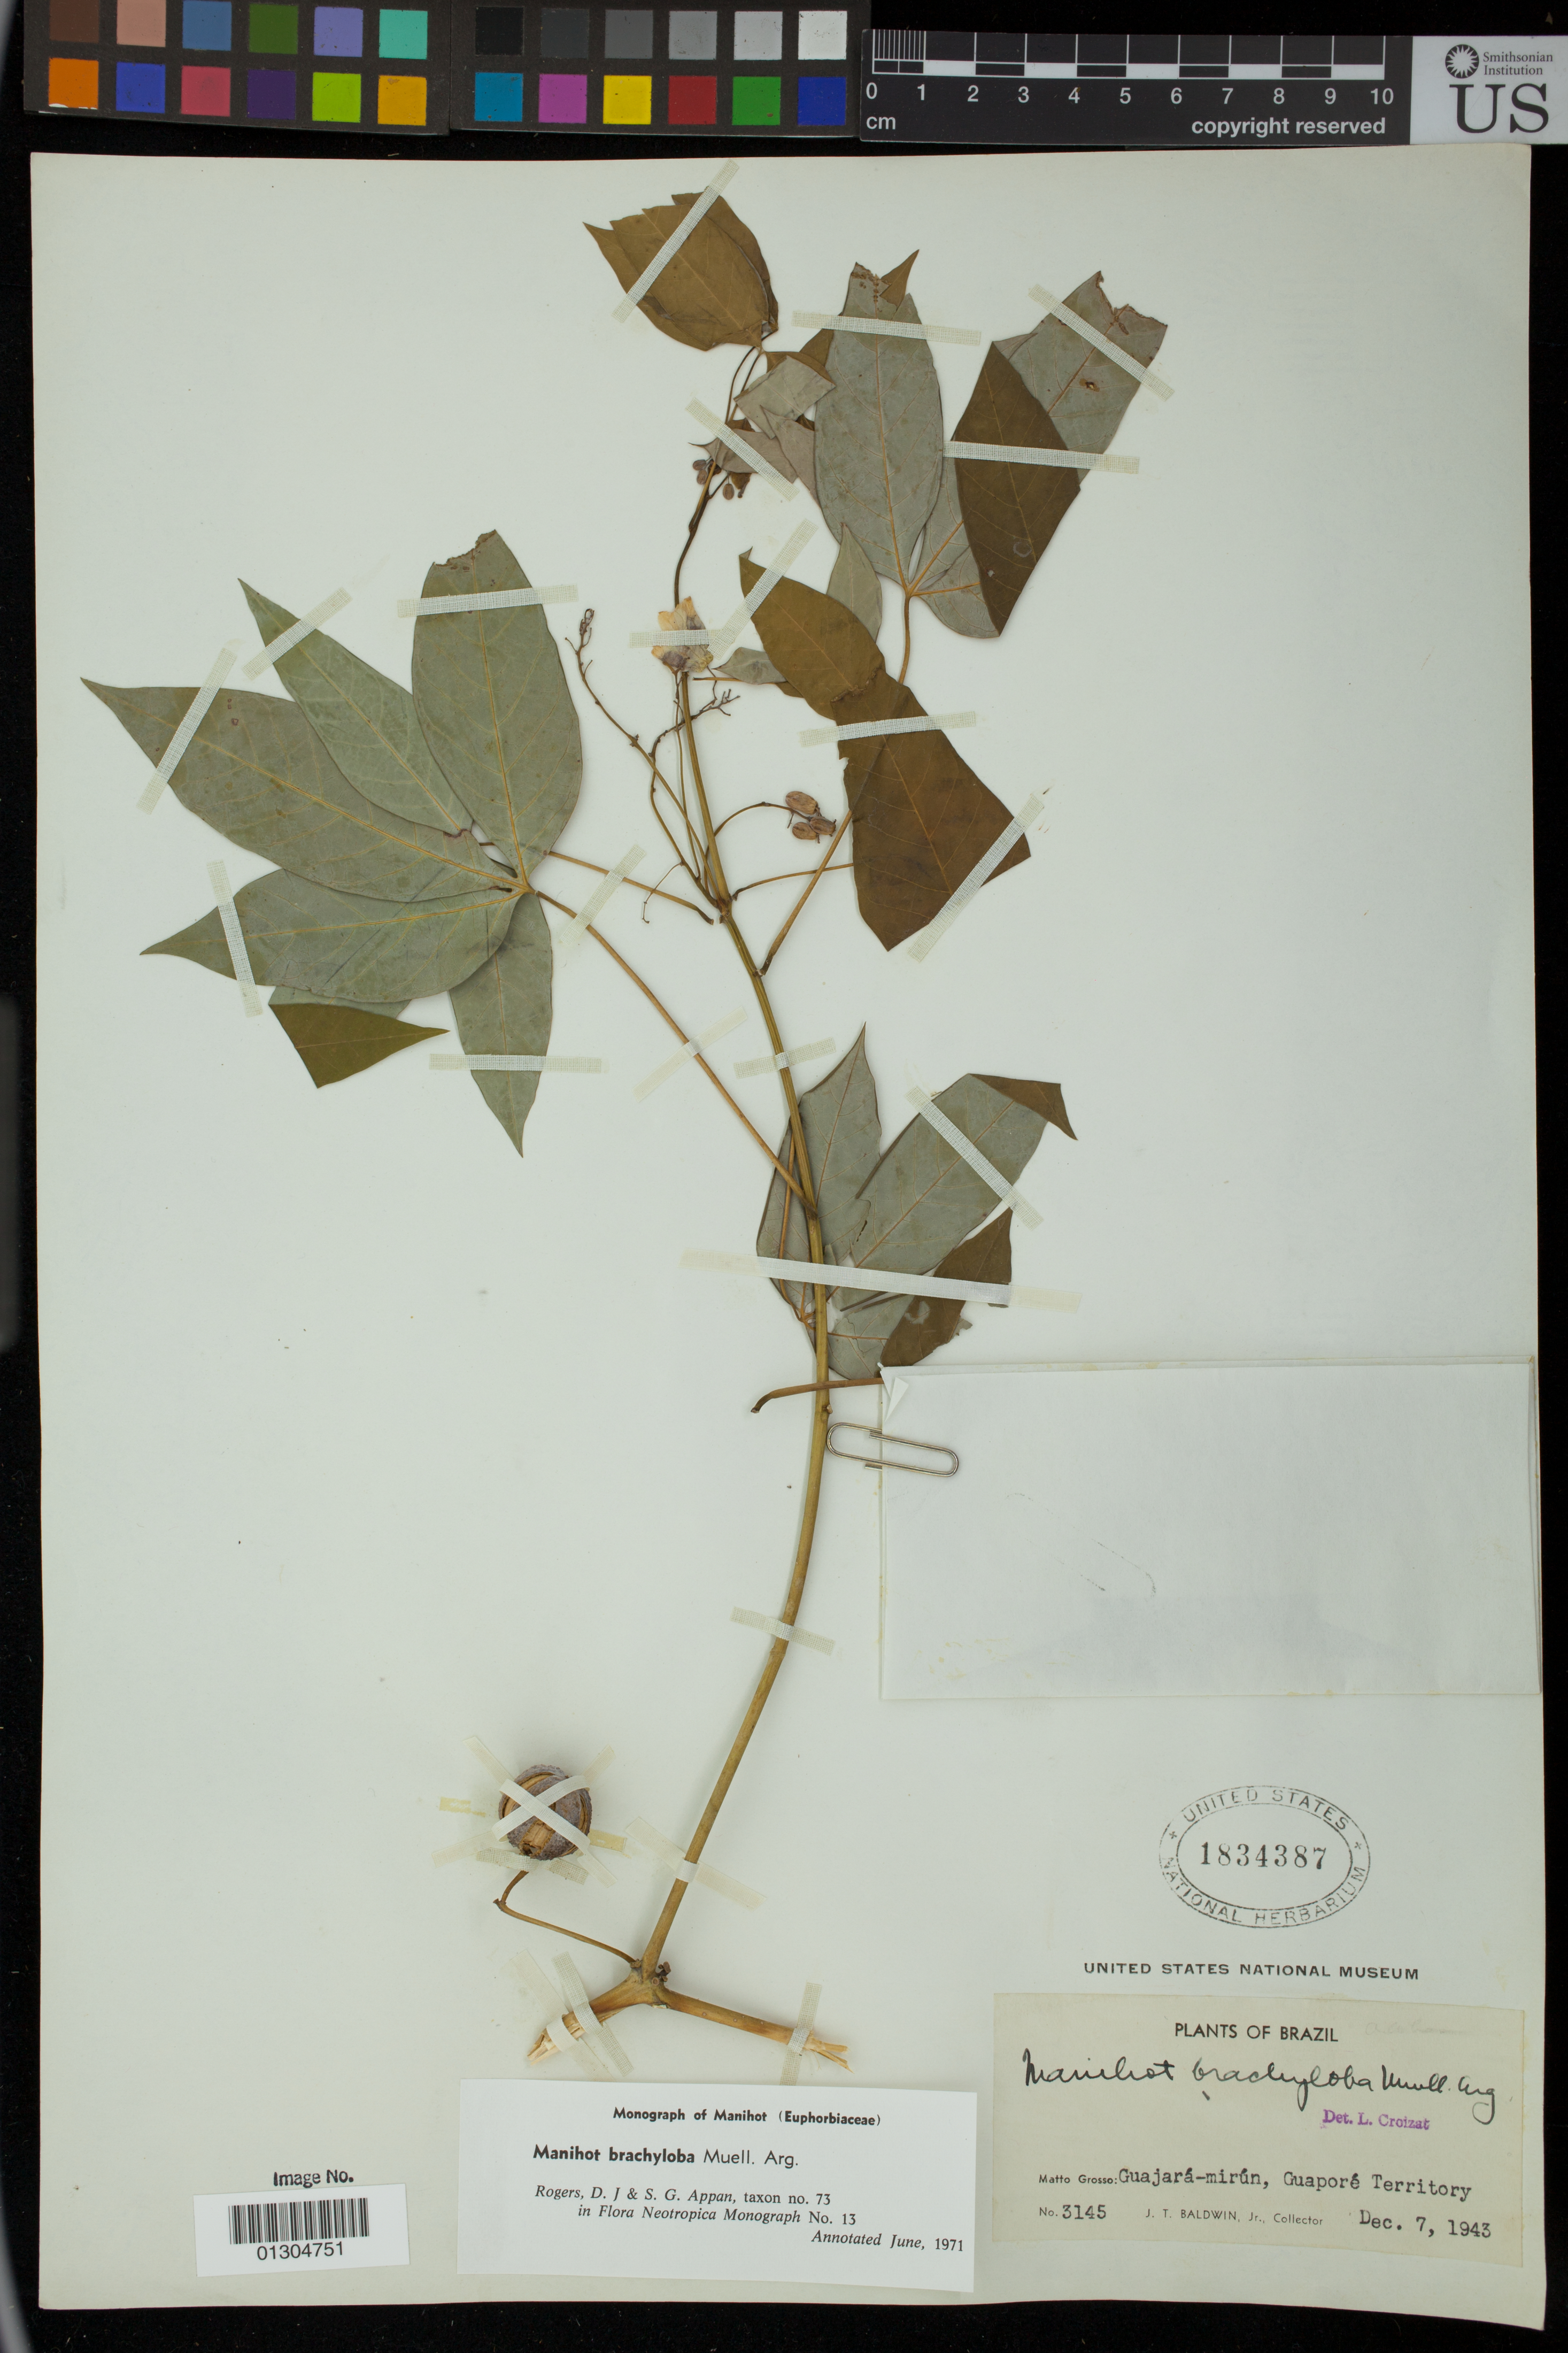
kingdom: Plantae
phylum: Tracheophyta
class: Magnoliopsida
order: Malpighiales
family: Euphorbiaceae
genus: Manihot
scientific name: Manihot brachyloba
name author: Müll. Arg.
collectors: J. T. Baldwin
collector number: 3145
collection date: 1943-12-07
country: Brazil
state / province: Rondonia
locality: Matto Grosso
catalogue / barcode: US 1834387